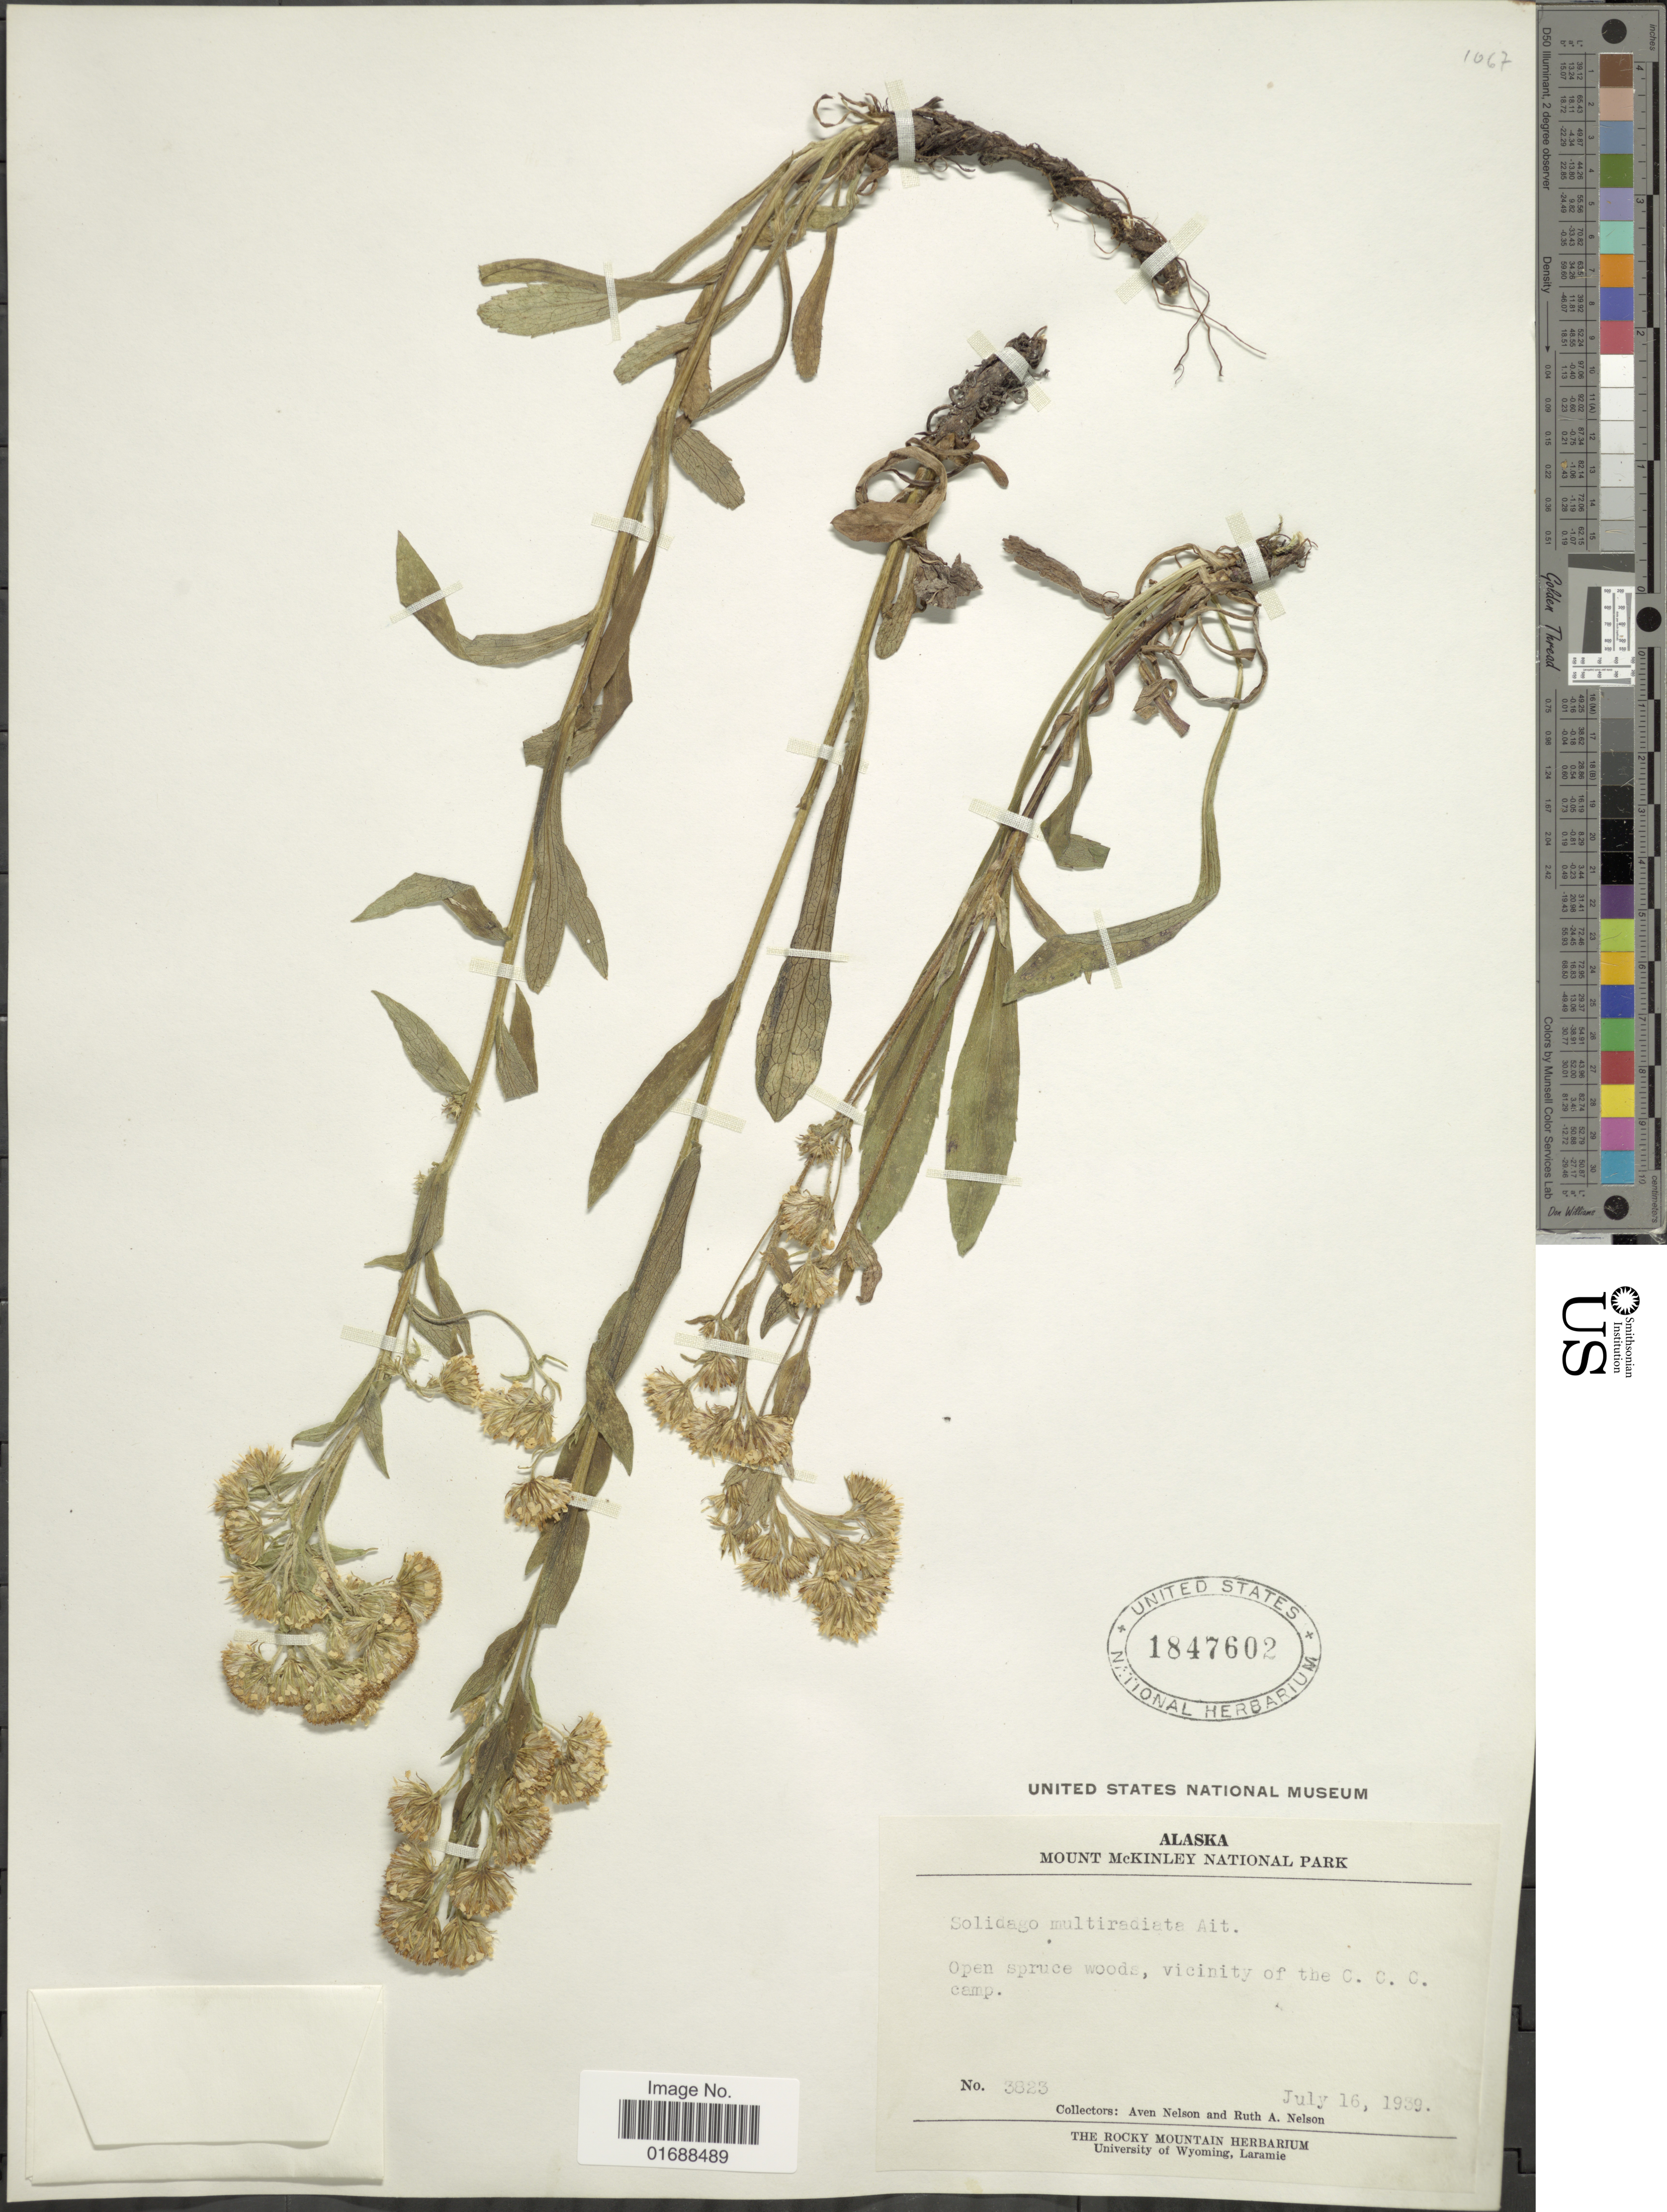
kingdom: Plantae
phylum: Tracheophyta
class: Magnoliopsida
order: Asterales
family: Asteraceae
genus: Solidago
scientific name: Solidago multiradiata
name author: Aiton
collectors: A. Nelson & R. A. Nelson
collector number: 3823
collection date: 1939-07-16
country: United States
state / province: Alaska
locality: Mount McKinley National Park, Open spruce woods, vicinity of the C.C.C. Camp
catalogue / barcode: US 1847602